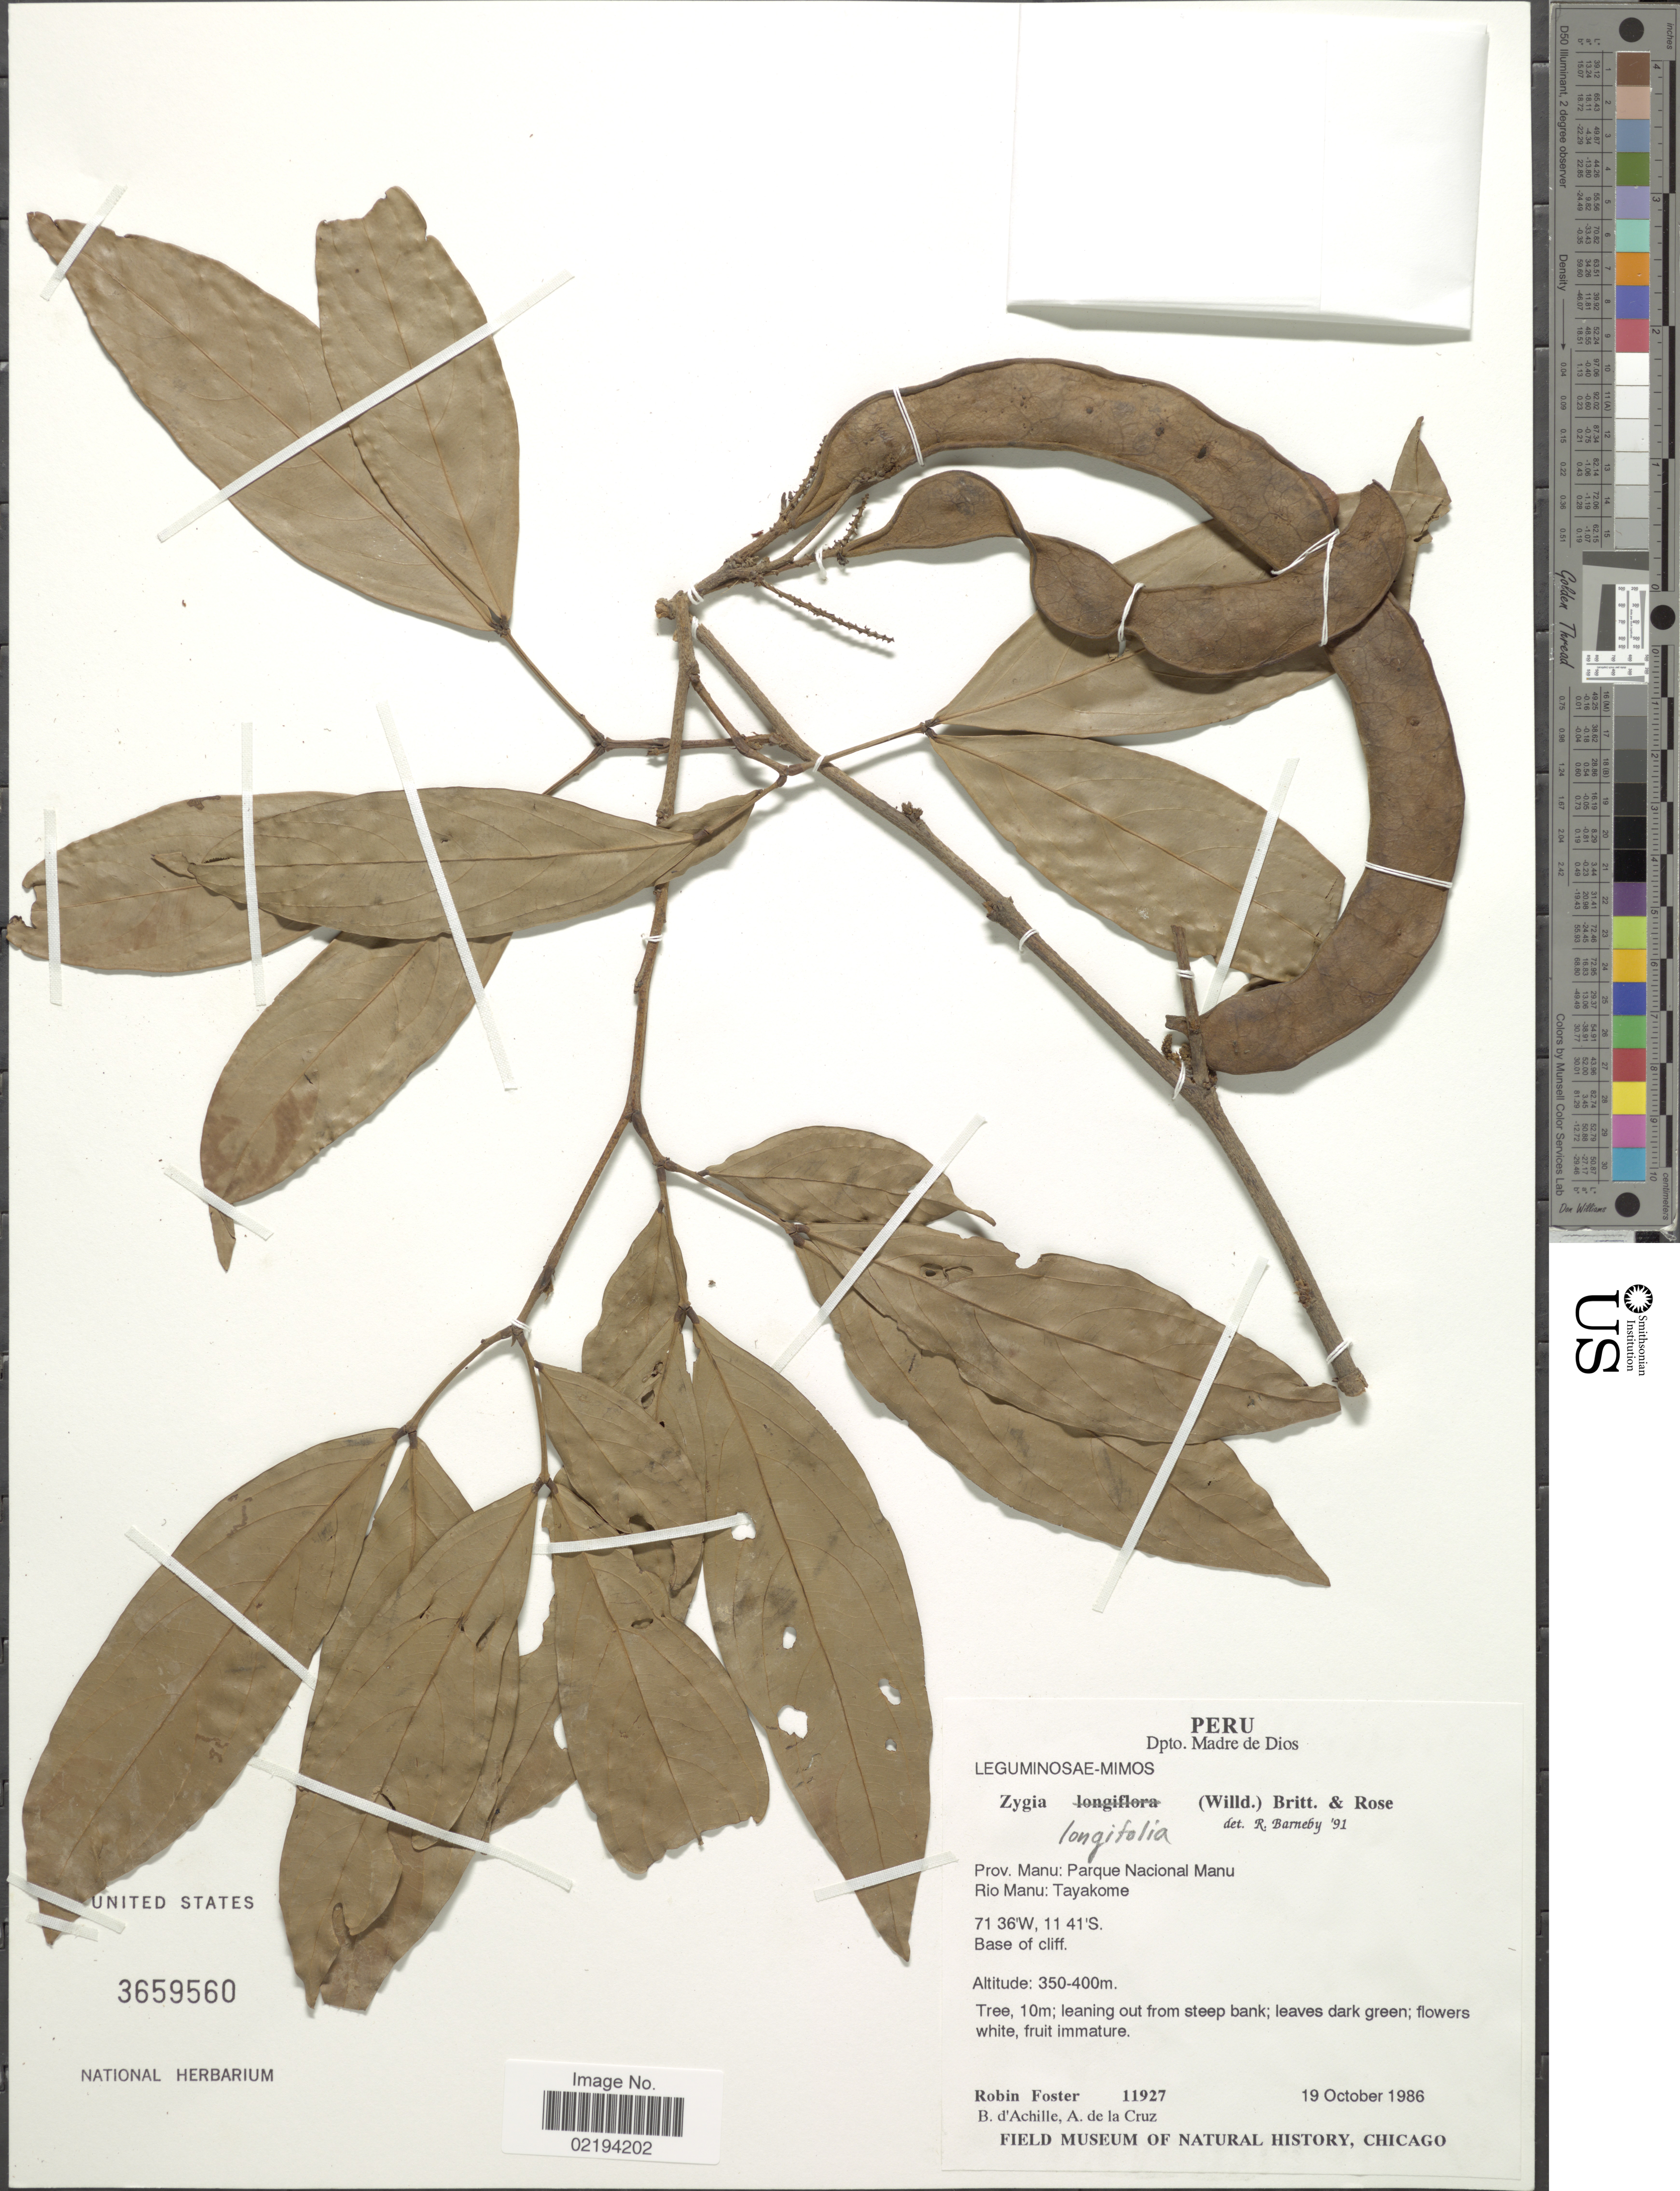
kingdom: Plantae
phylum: Tracheophyta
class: Magnoliopsida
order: Fabales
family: Fabaceae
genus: Zygia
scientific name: Zygia longifolia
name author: (Willd.) Britton & Rose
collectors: R. B. Foster, B. d'Achille & A. De la Cruz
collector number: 11927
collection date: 1986-10-19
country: Peru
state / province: Madre de Dios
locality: Dpto. Madre de Dios, Prov. Manu: Parque Nacional Manu, Rio Manu: Tayakome, Base of cliff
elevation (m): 350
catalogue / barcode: US 3659560